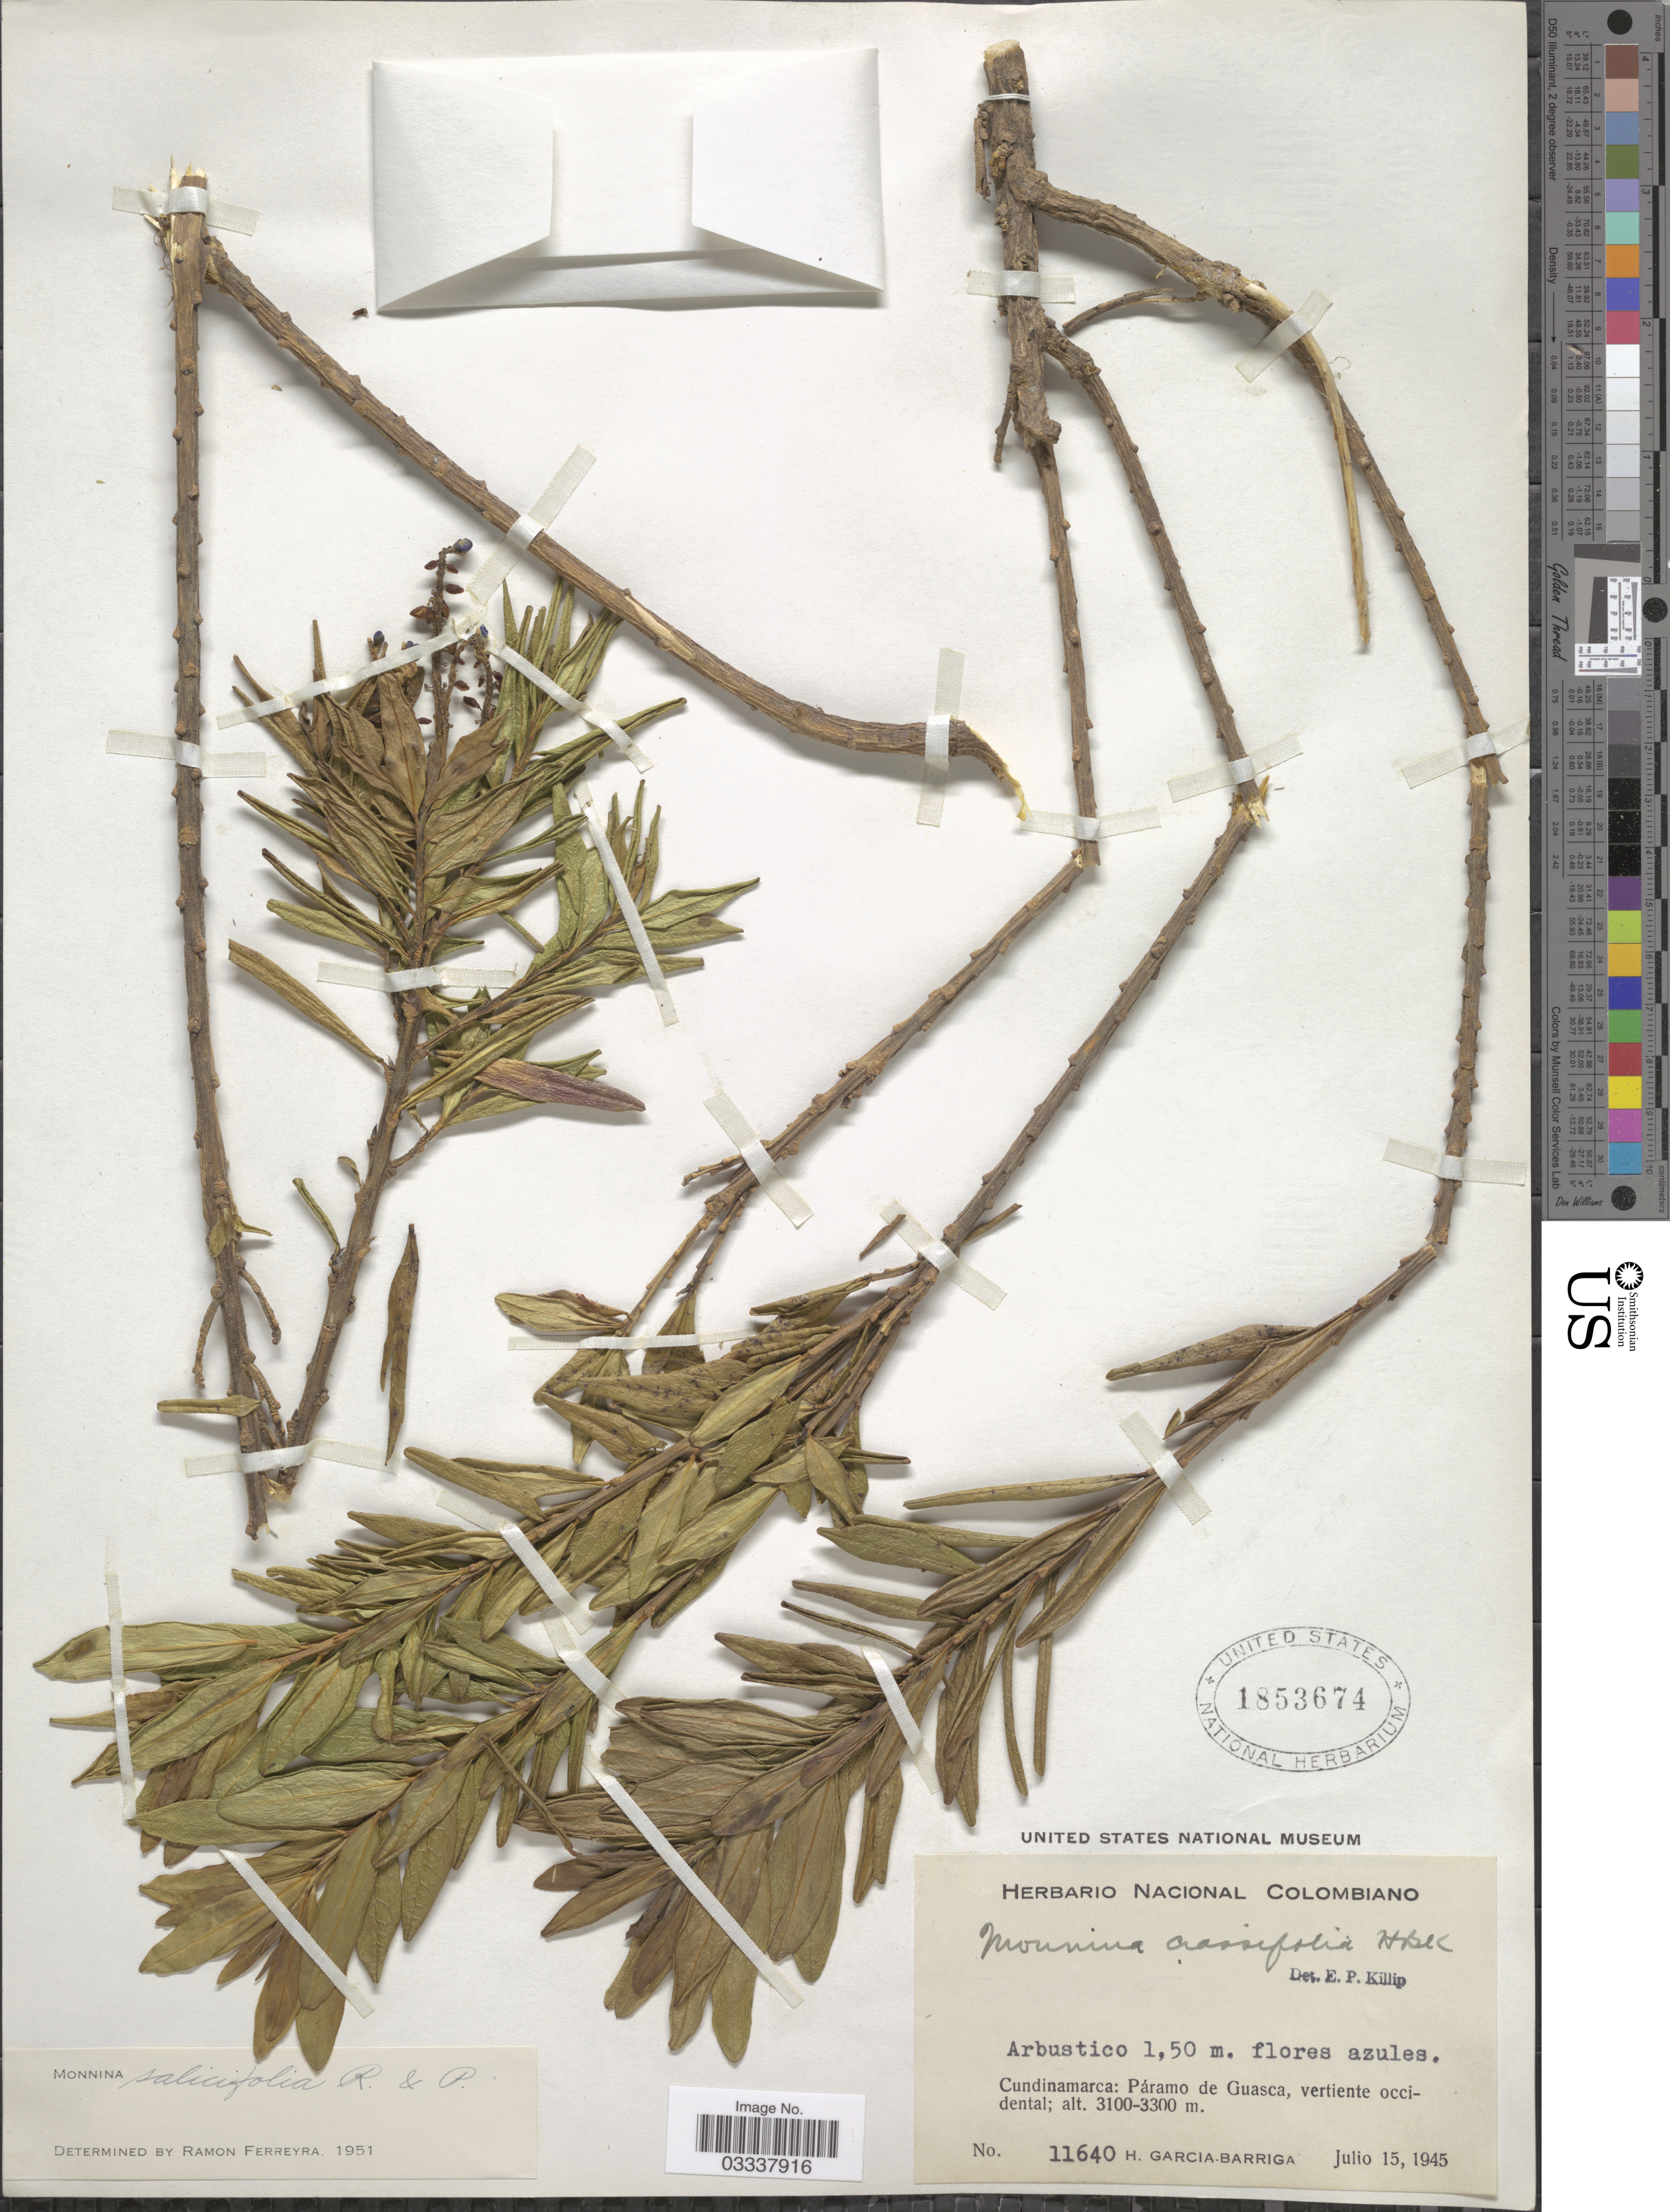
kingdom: Plantae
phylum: Tracheophyta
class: Magnoliopsida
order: Fabales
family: Polygalaceae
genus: Monnina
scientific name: Monnina salicifolia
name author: Ruiz & Pav.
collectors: H. García Barriga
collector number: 11640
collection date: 1945-07-15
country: Colombia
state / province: Cundinamarca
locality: Páramo de Guasca, vertiente occidental.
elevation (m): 3100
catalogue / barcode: US 1853674